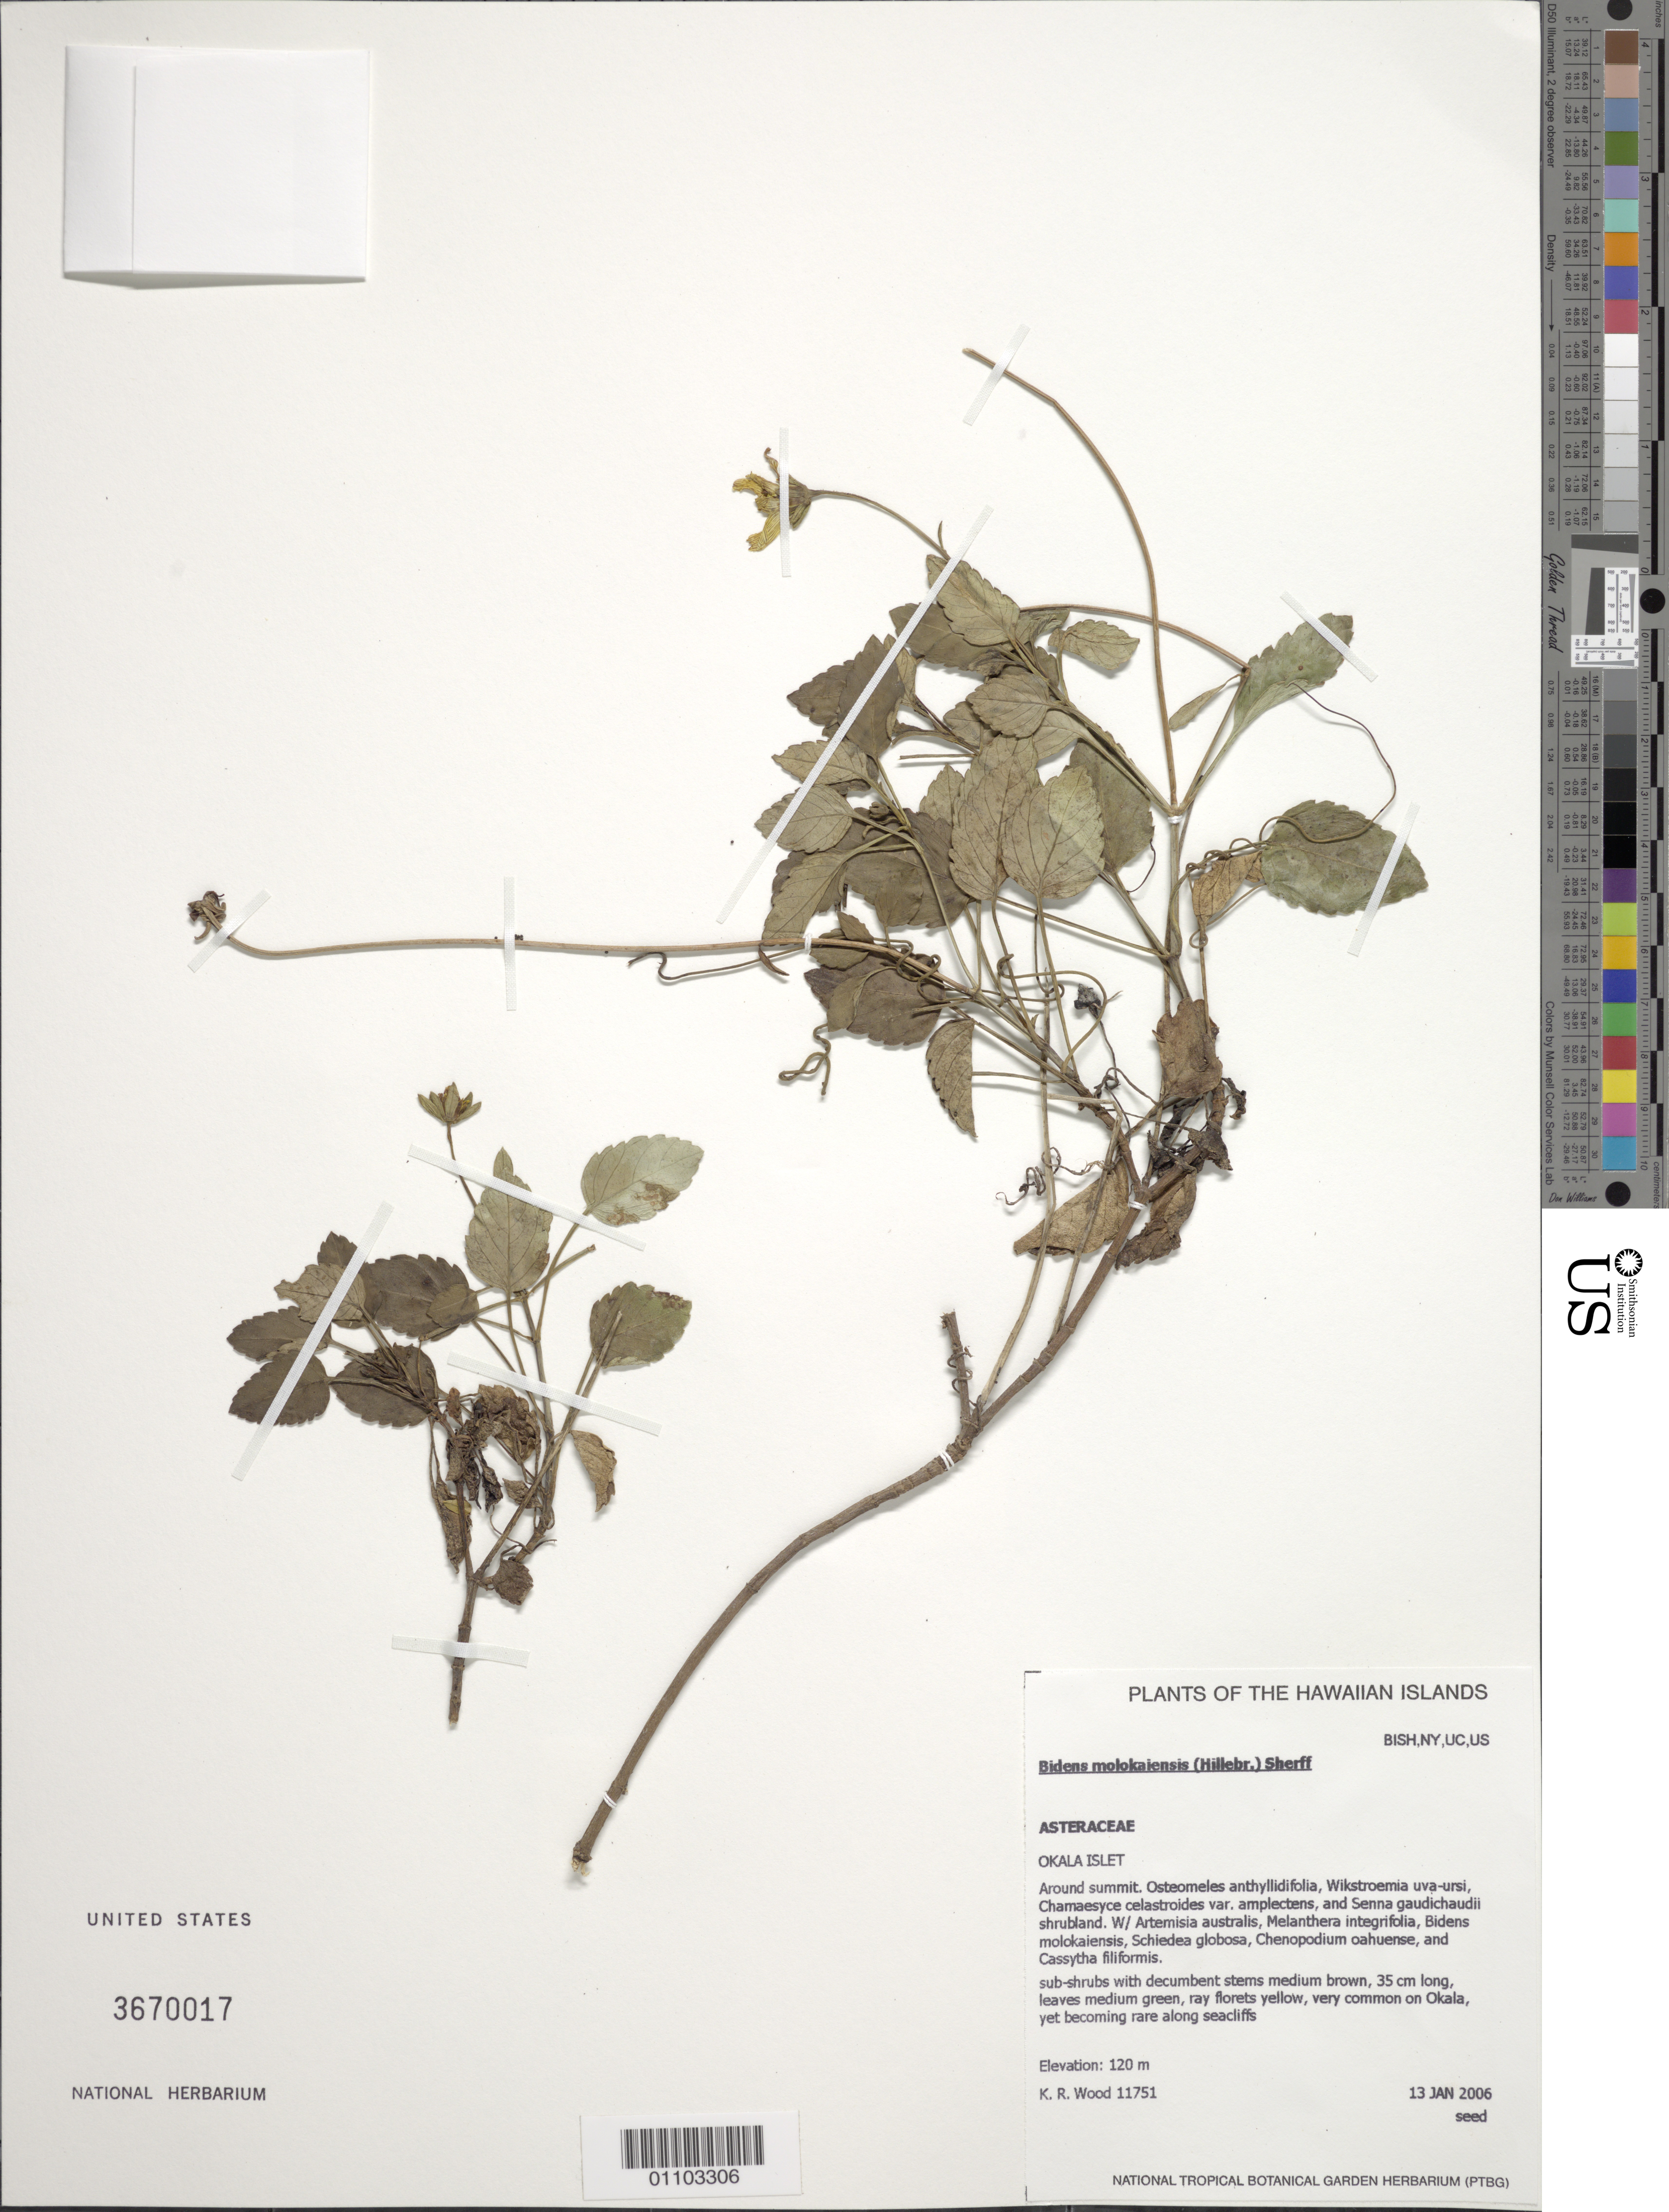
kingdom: Plantae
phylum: Tracheophyta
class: Magnoliopsida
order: Asterales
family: Asteraceae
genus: Bidens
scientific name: Bidens molokaiensis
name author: (Hillebr.) Sherff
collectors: K. R. Wood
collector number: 11751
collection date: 2006-01-13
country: United States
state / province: Hawaii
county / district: Maui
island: Moloka'i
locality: Okala Islet, around summit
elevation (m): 120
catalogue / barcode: US 3670017